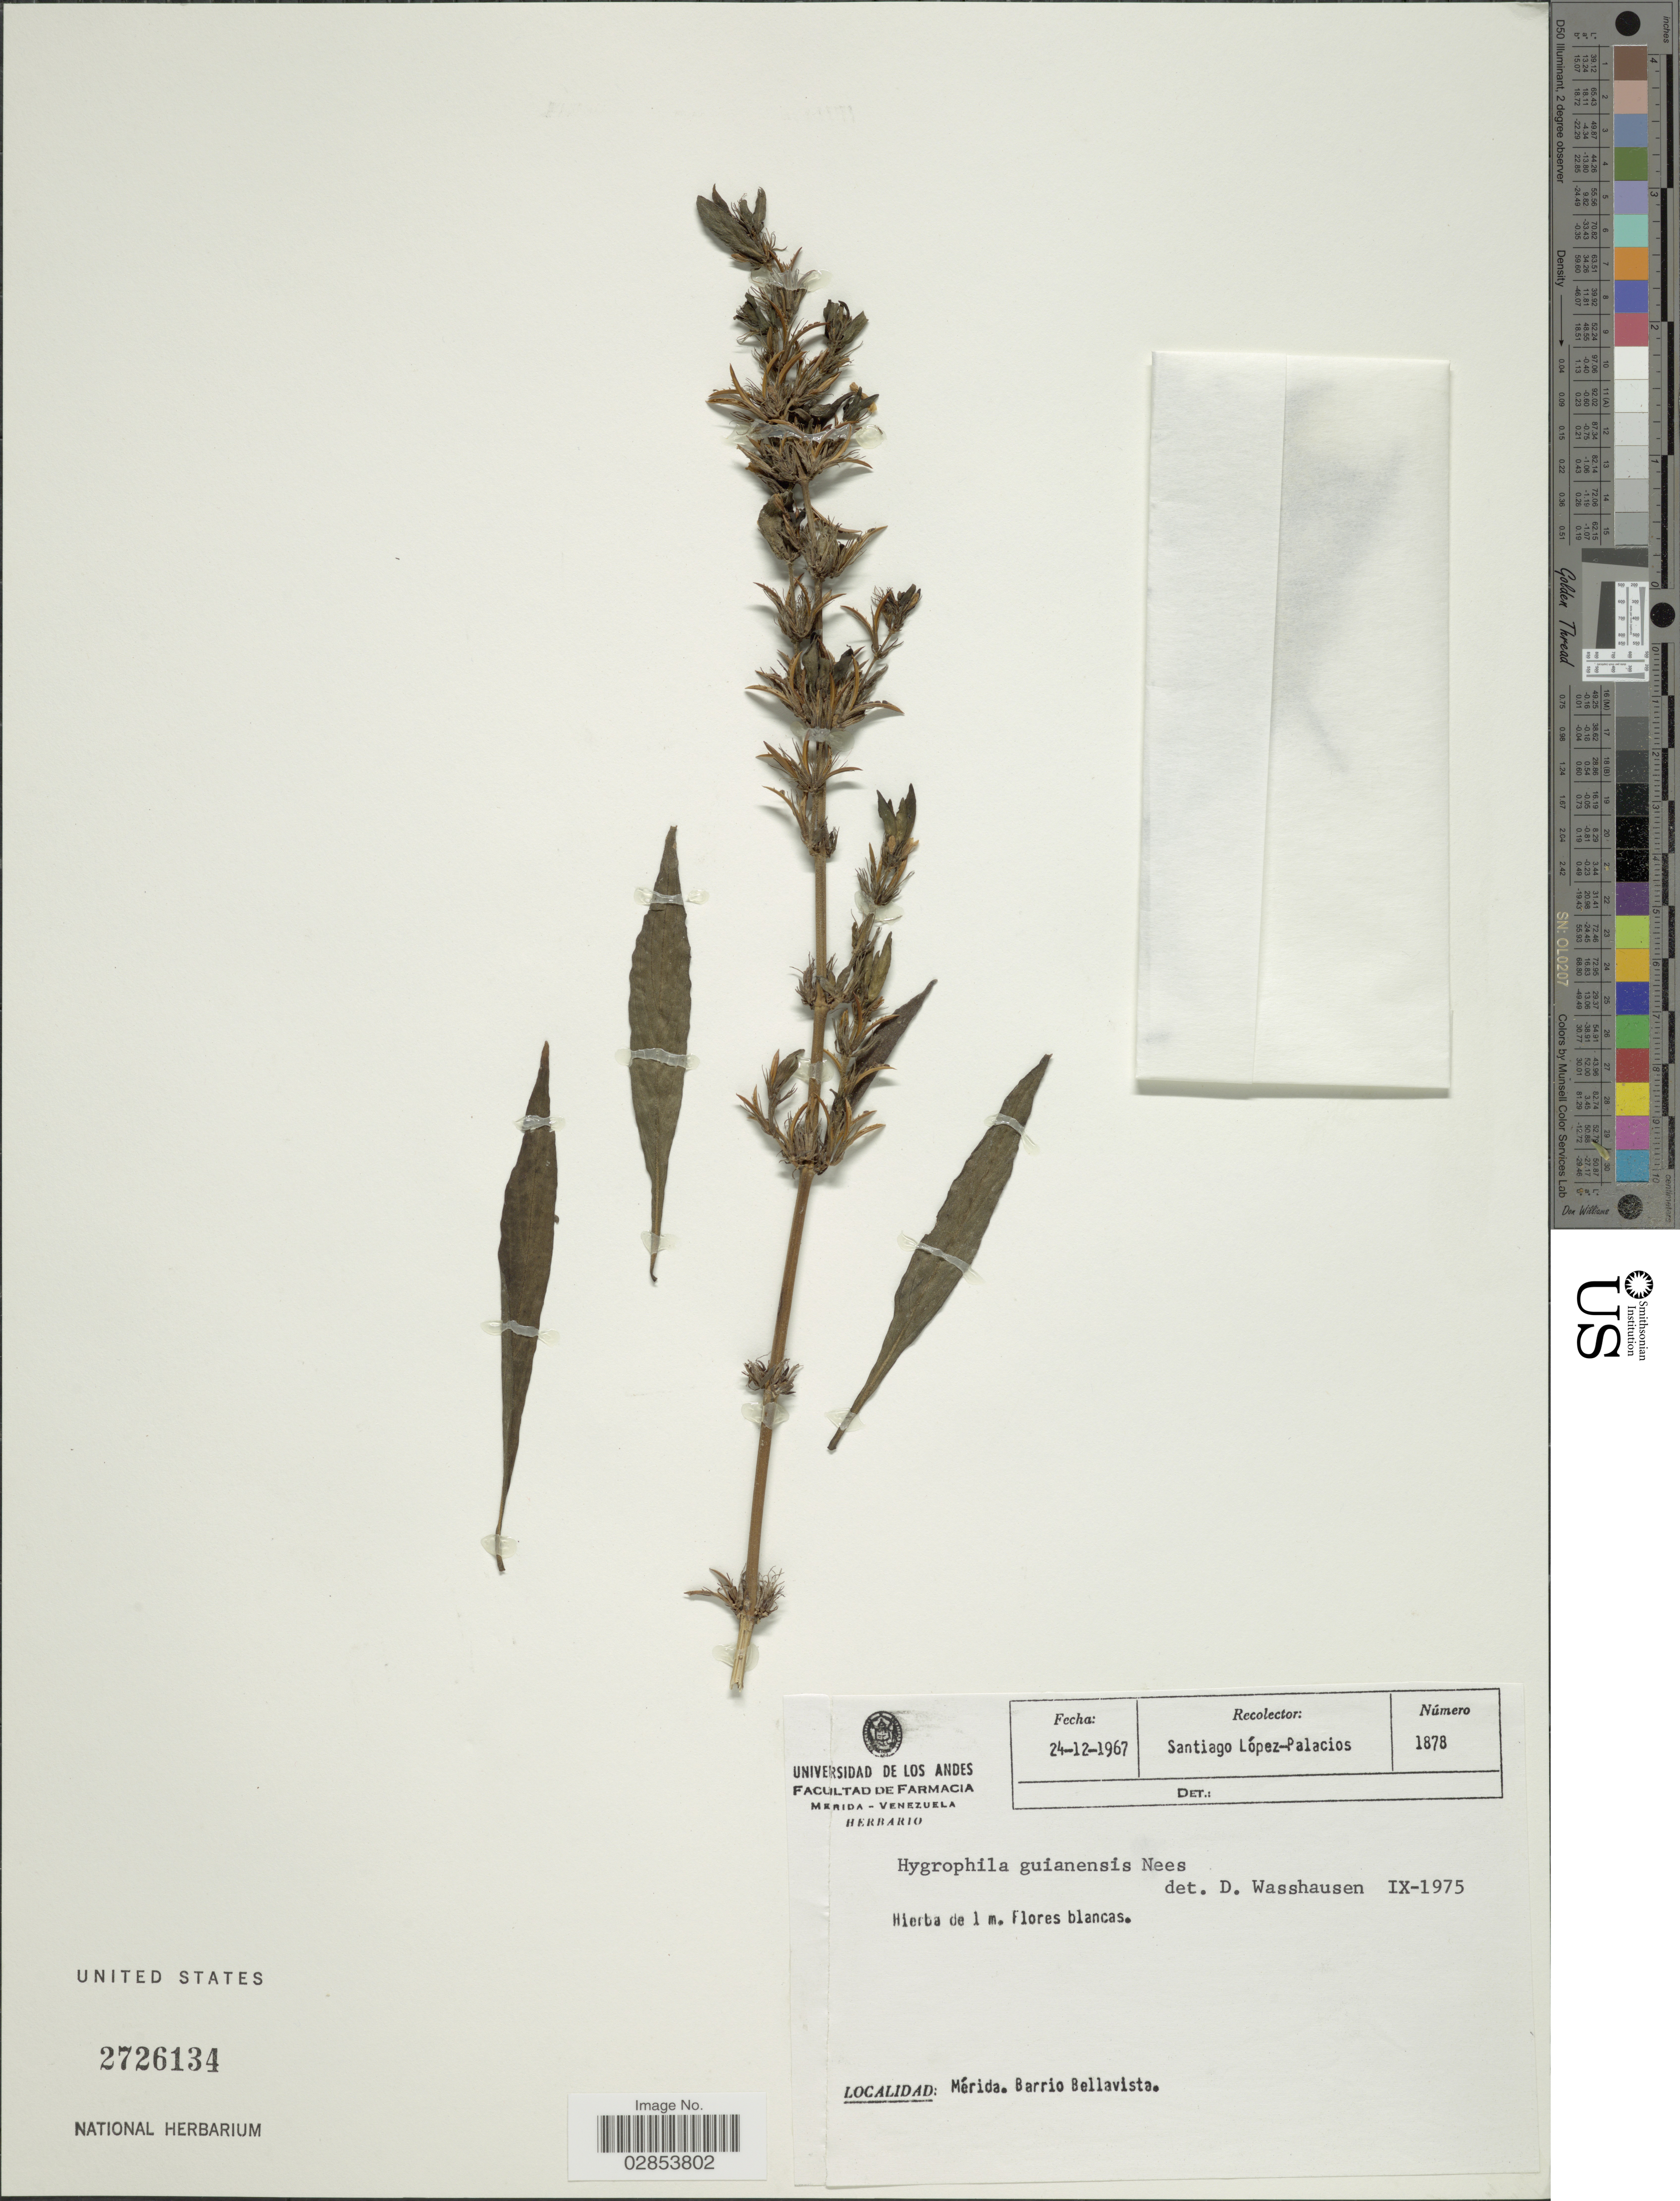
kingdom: Plantae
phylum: Tracheophyta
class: Magnoliopsida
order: Lamiales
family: Acanthaceae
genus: Hygrophila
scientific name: Hygrophila costata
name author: Nees & T. Nees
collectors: S. López-Palacios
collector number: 1878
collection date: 1967-12-24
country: Venezuela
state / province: Mérida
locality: Barrio Bellavista.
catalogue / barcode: US 2726134